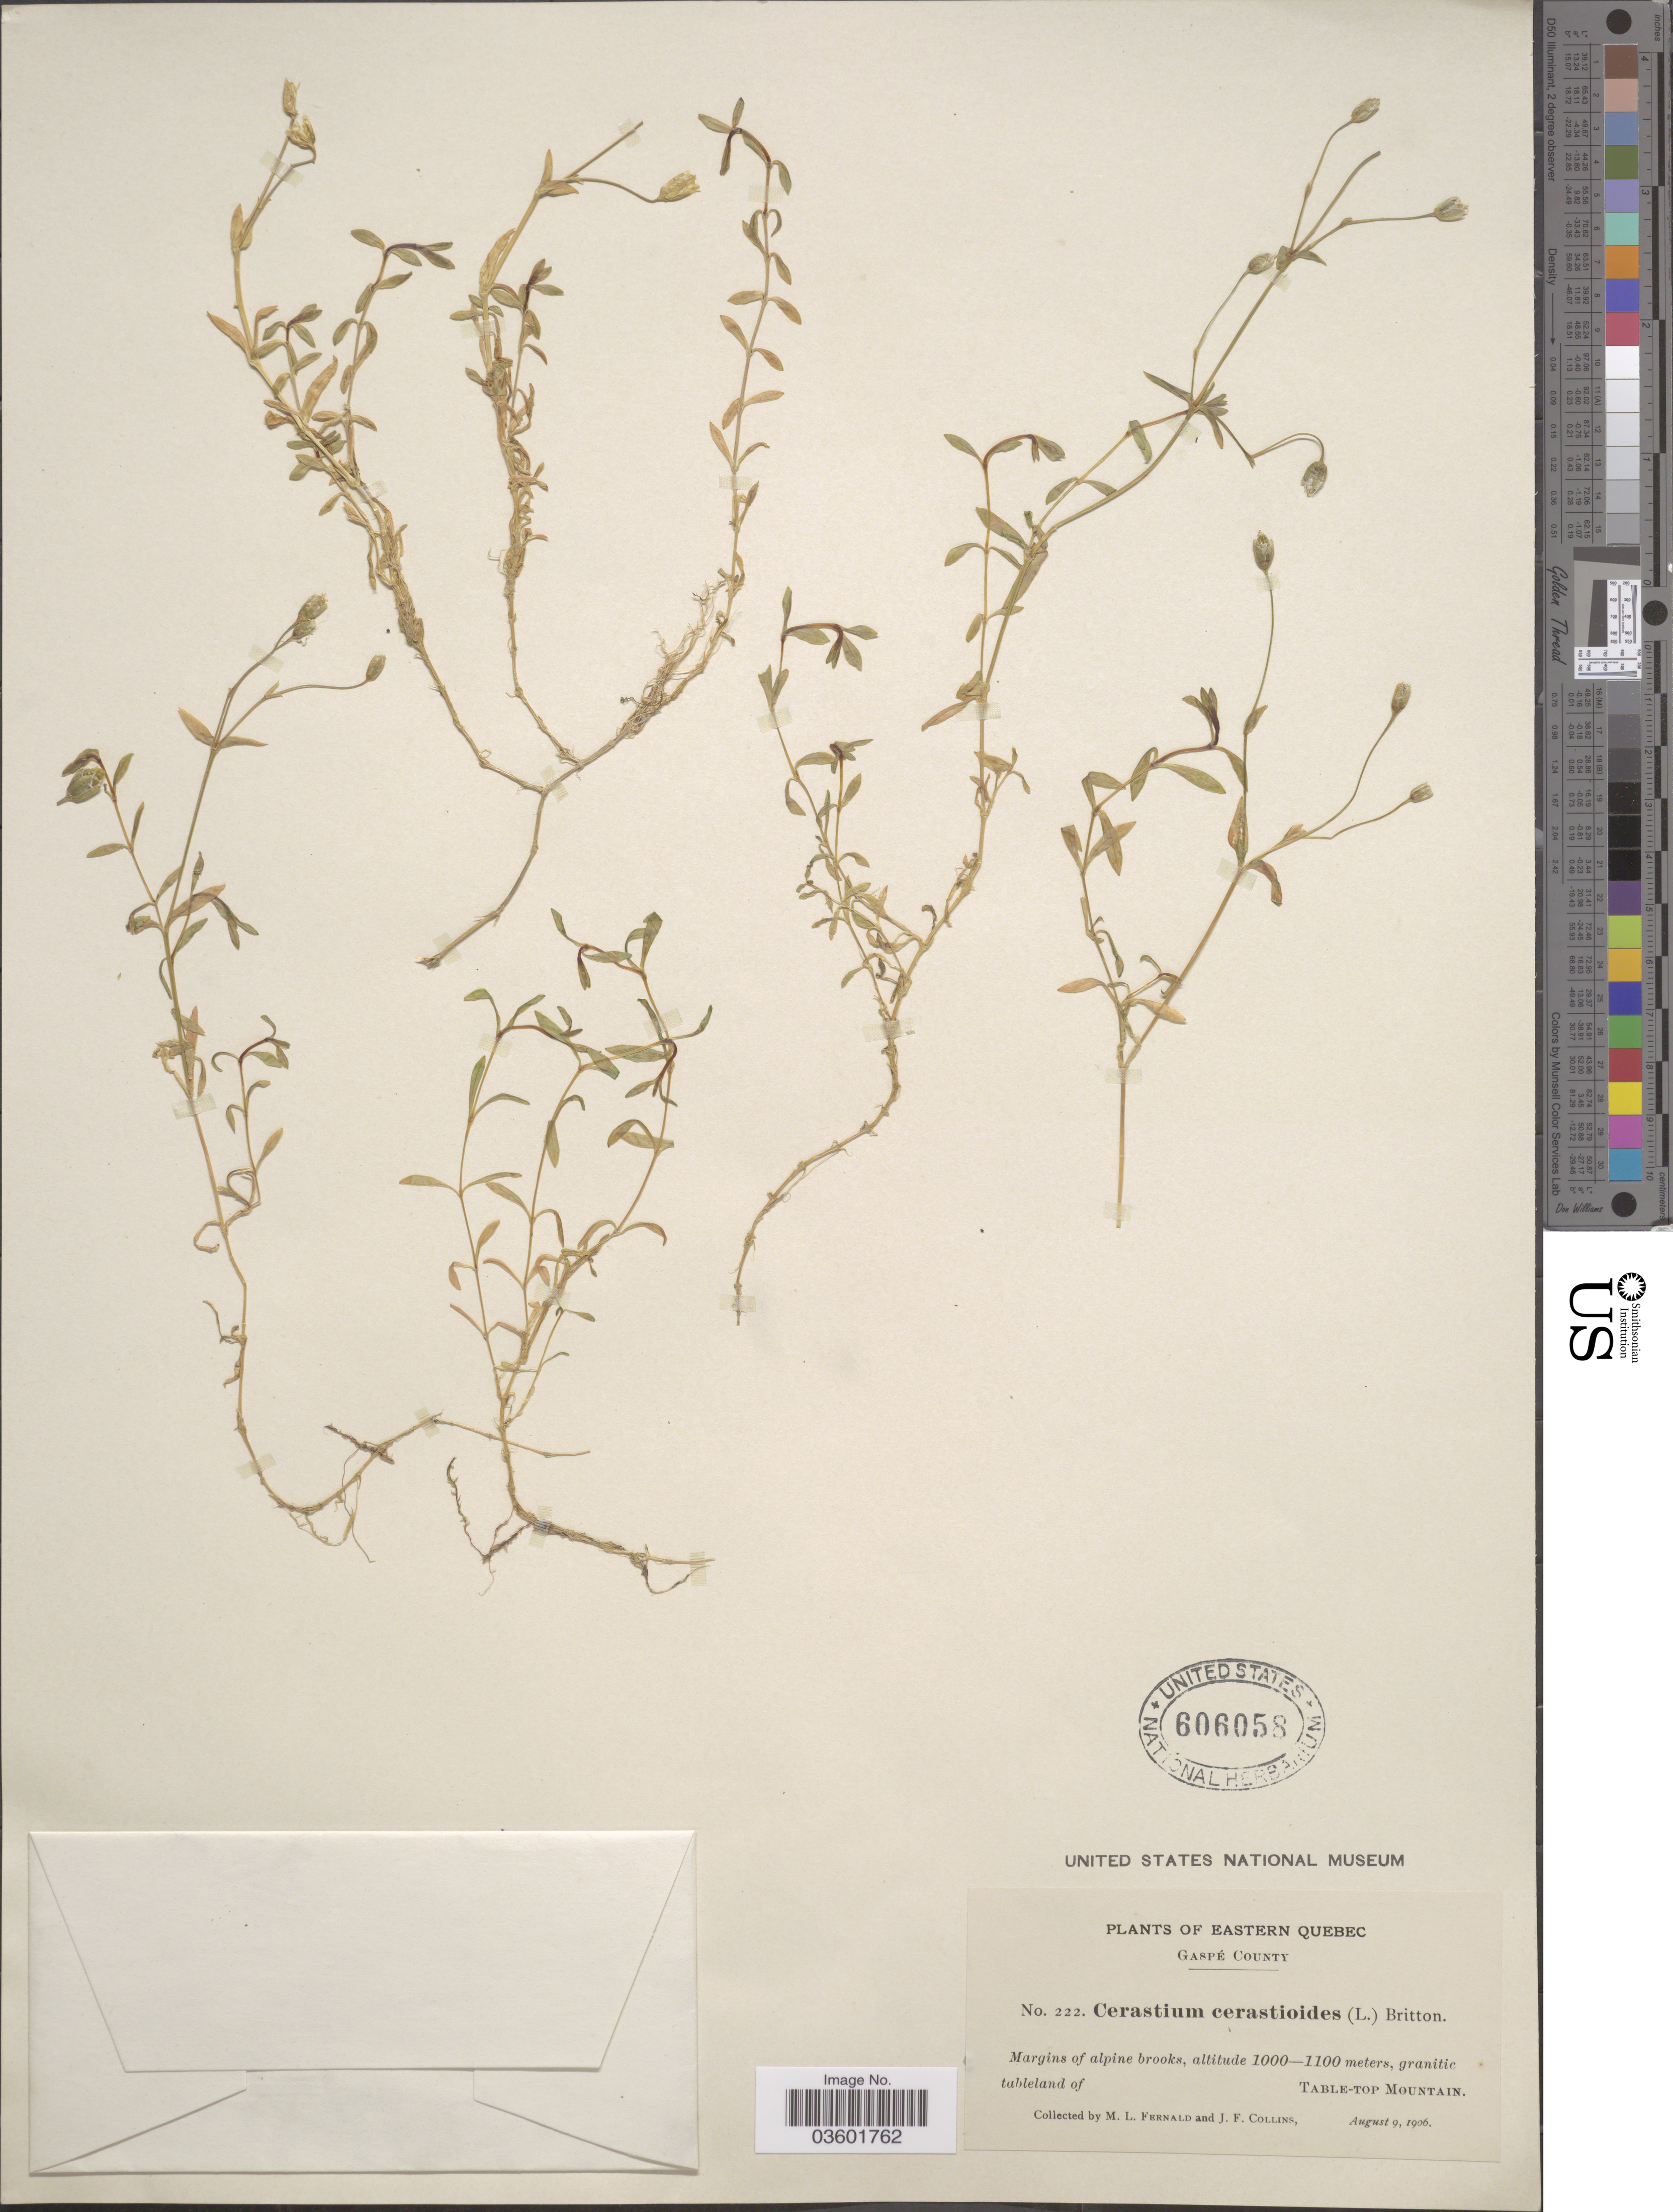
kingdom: Plantae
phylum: Tracheophyta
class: Magnoliopsida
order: Caryophyllales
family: Caryophyllaceae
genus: Cerastium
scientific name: Cerastium cerastoides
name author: (L.) Britton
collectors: M. L. Fernald & J. Collins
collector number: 222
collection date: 1906-08-09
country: Canada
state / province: Quebec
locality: Eastern Quebec. Gaspé County. Tableland of Table-Top Mountain.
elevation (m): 1000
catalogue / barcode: US 606058